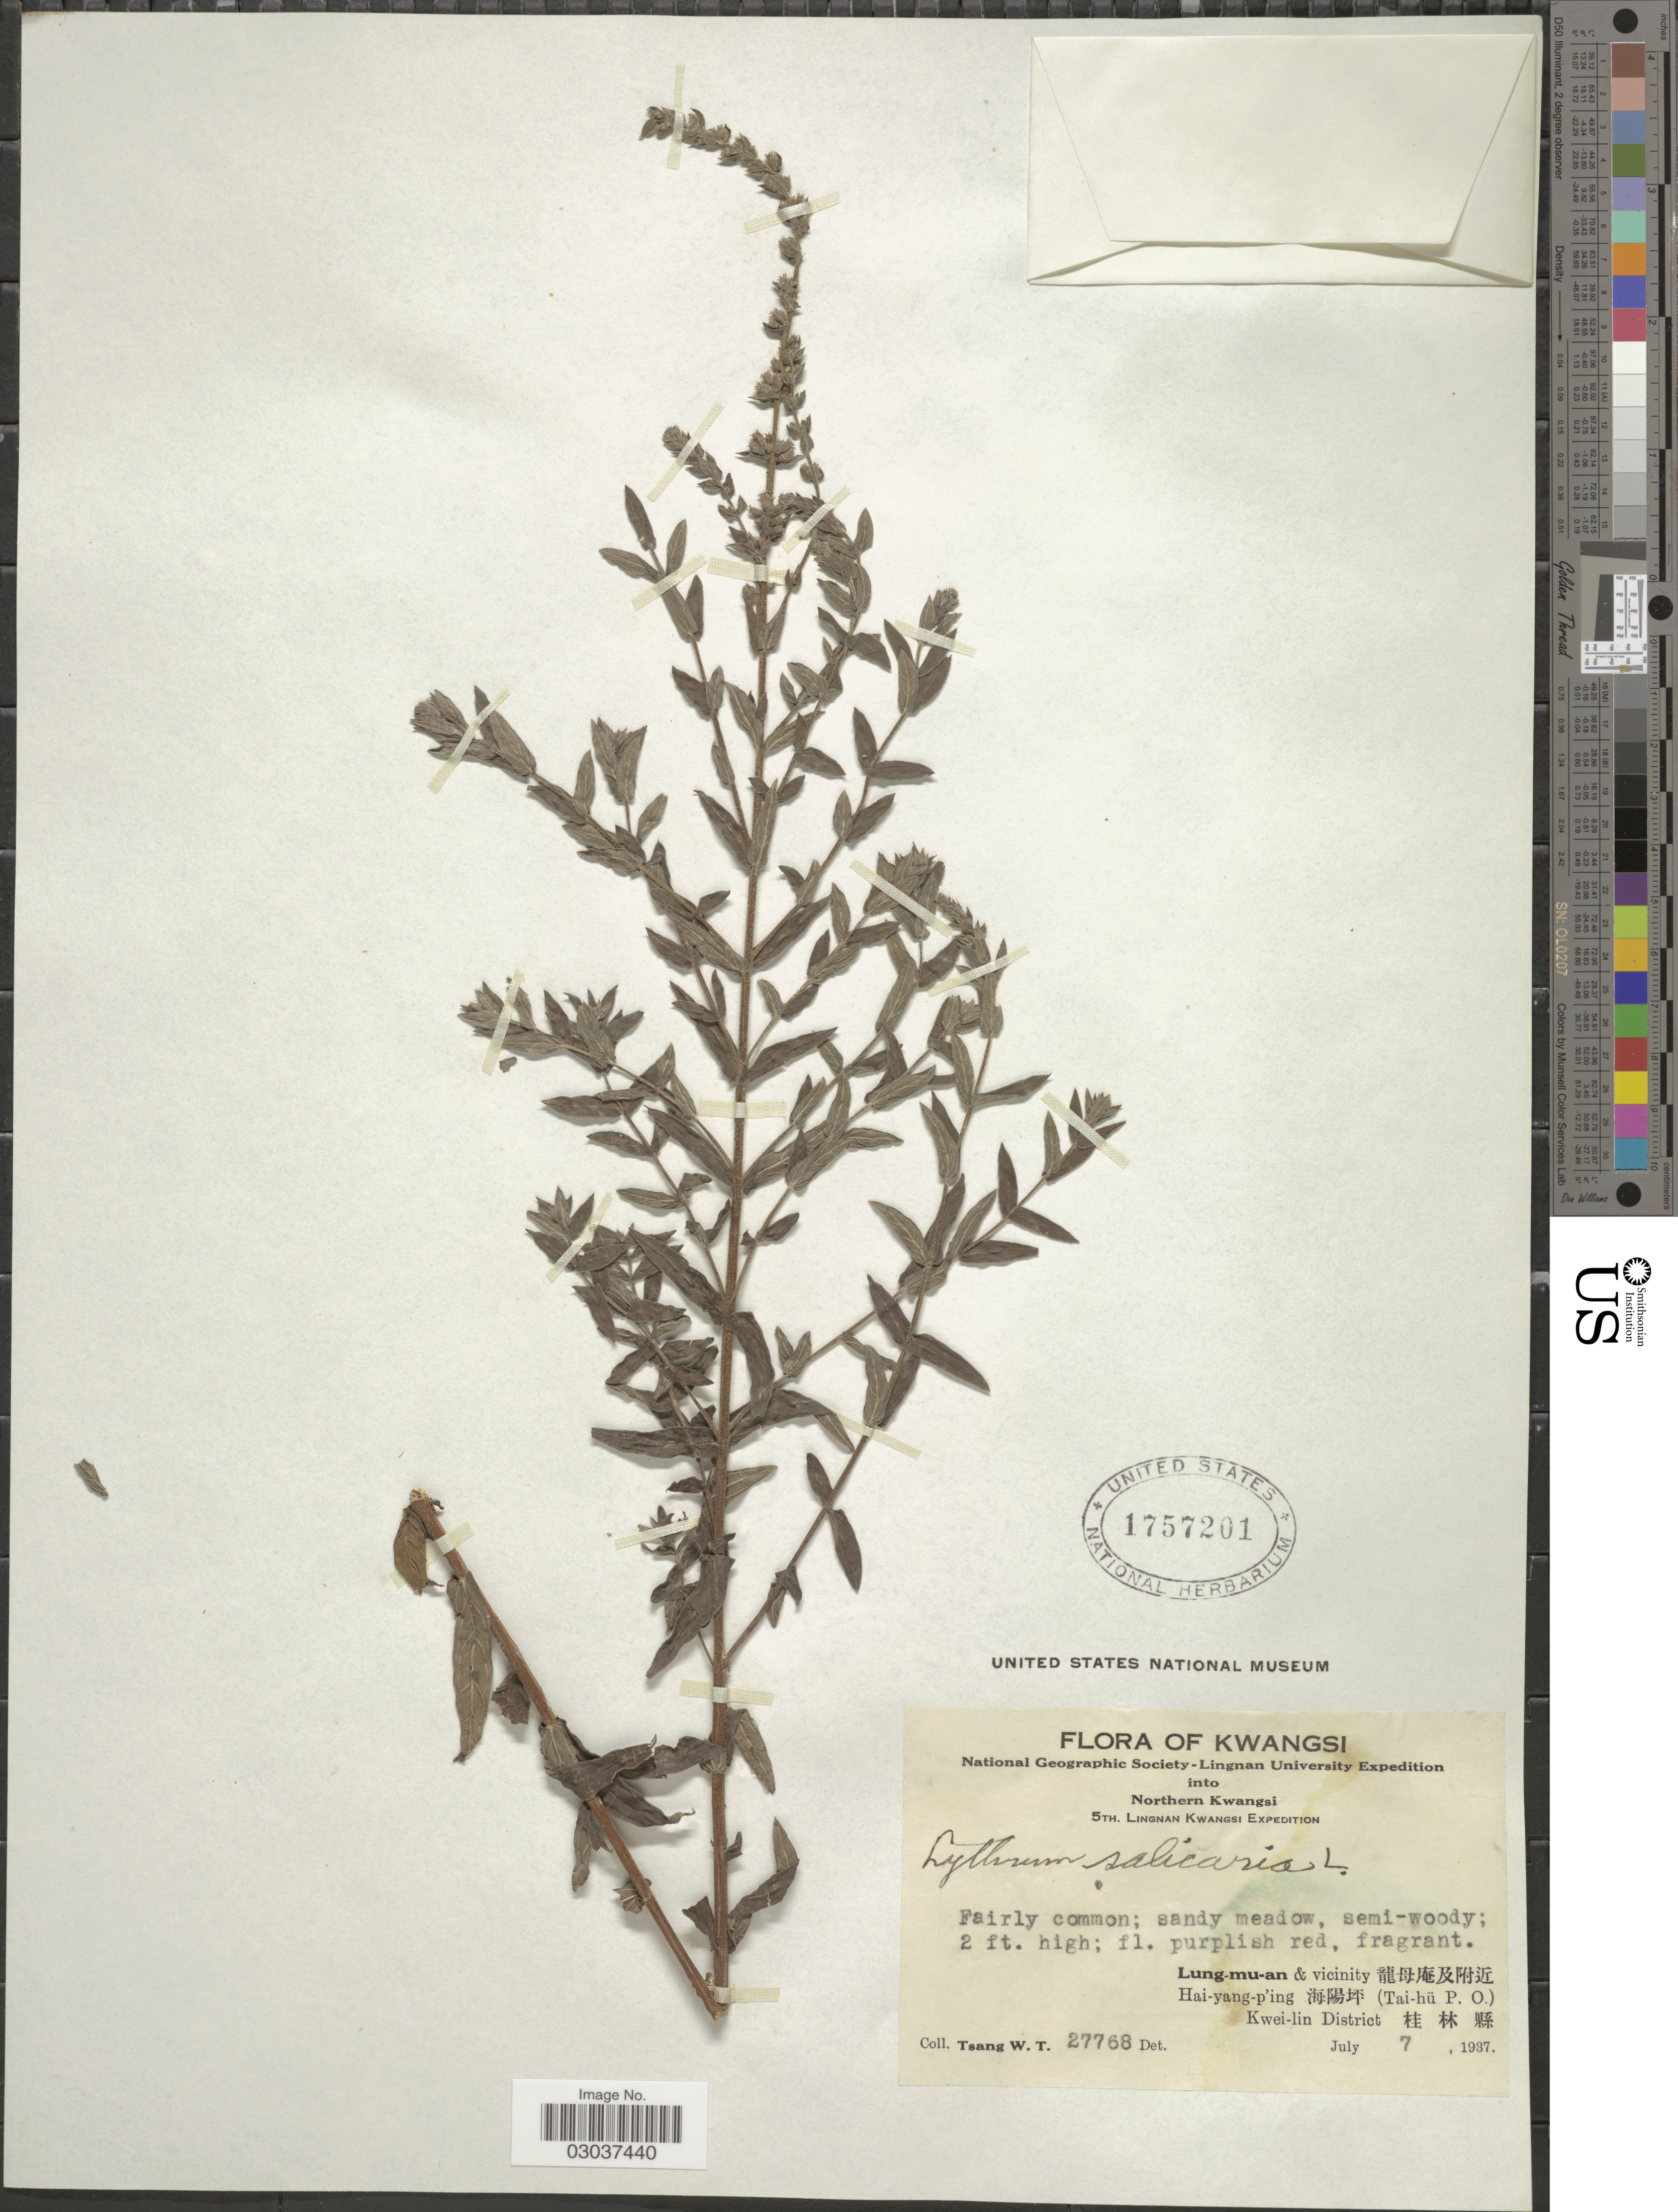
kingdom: Plantae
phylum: Tracheophyta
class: Magnoliopsida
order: Myrtales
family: Lythraceae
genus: Lythrum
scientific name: Lythrum salicaria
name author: L.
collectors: W. T. Tsang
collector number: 27768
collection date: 1937-07-07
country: China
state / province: Guangxi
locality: Kwangsi. Northern Kwangsi. Lung-mu-an & vicinity. Hai-yang-p'ing. (Tai-hü P.O.). Kwei-lin District.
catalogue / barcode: US 1757201